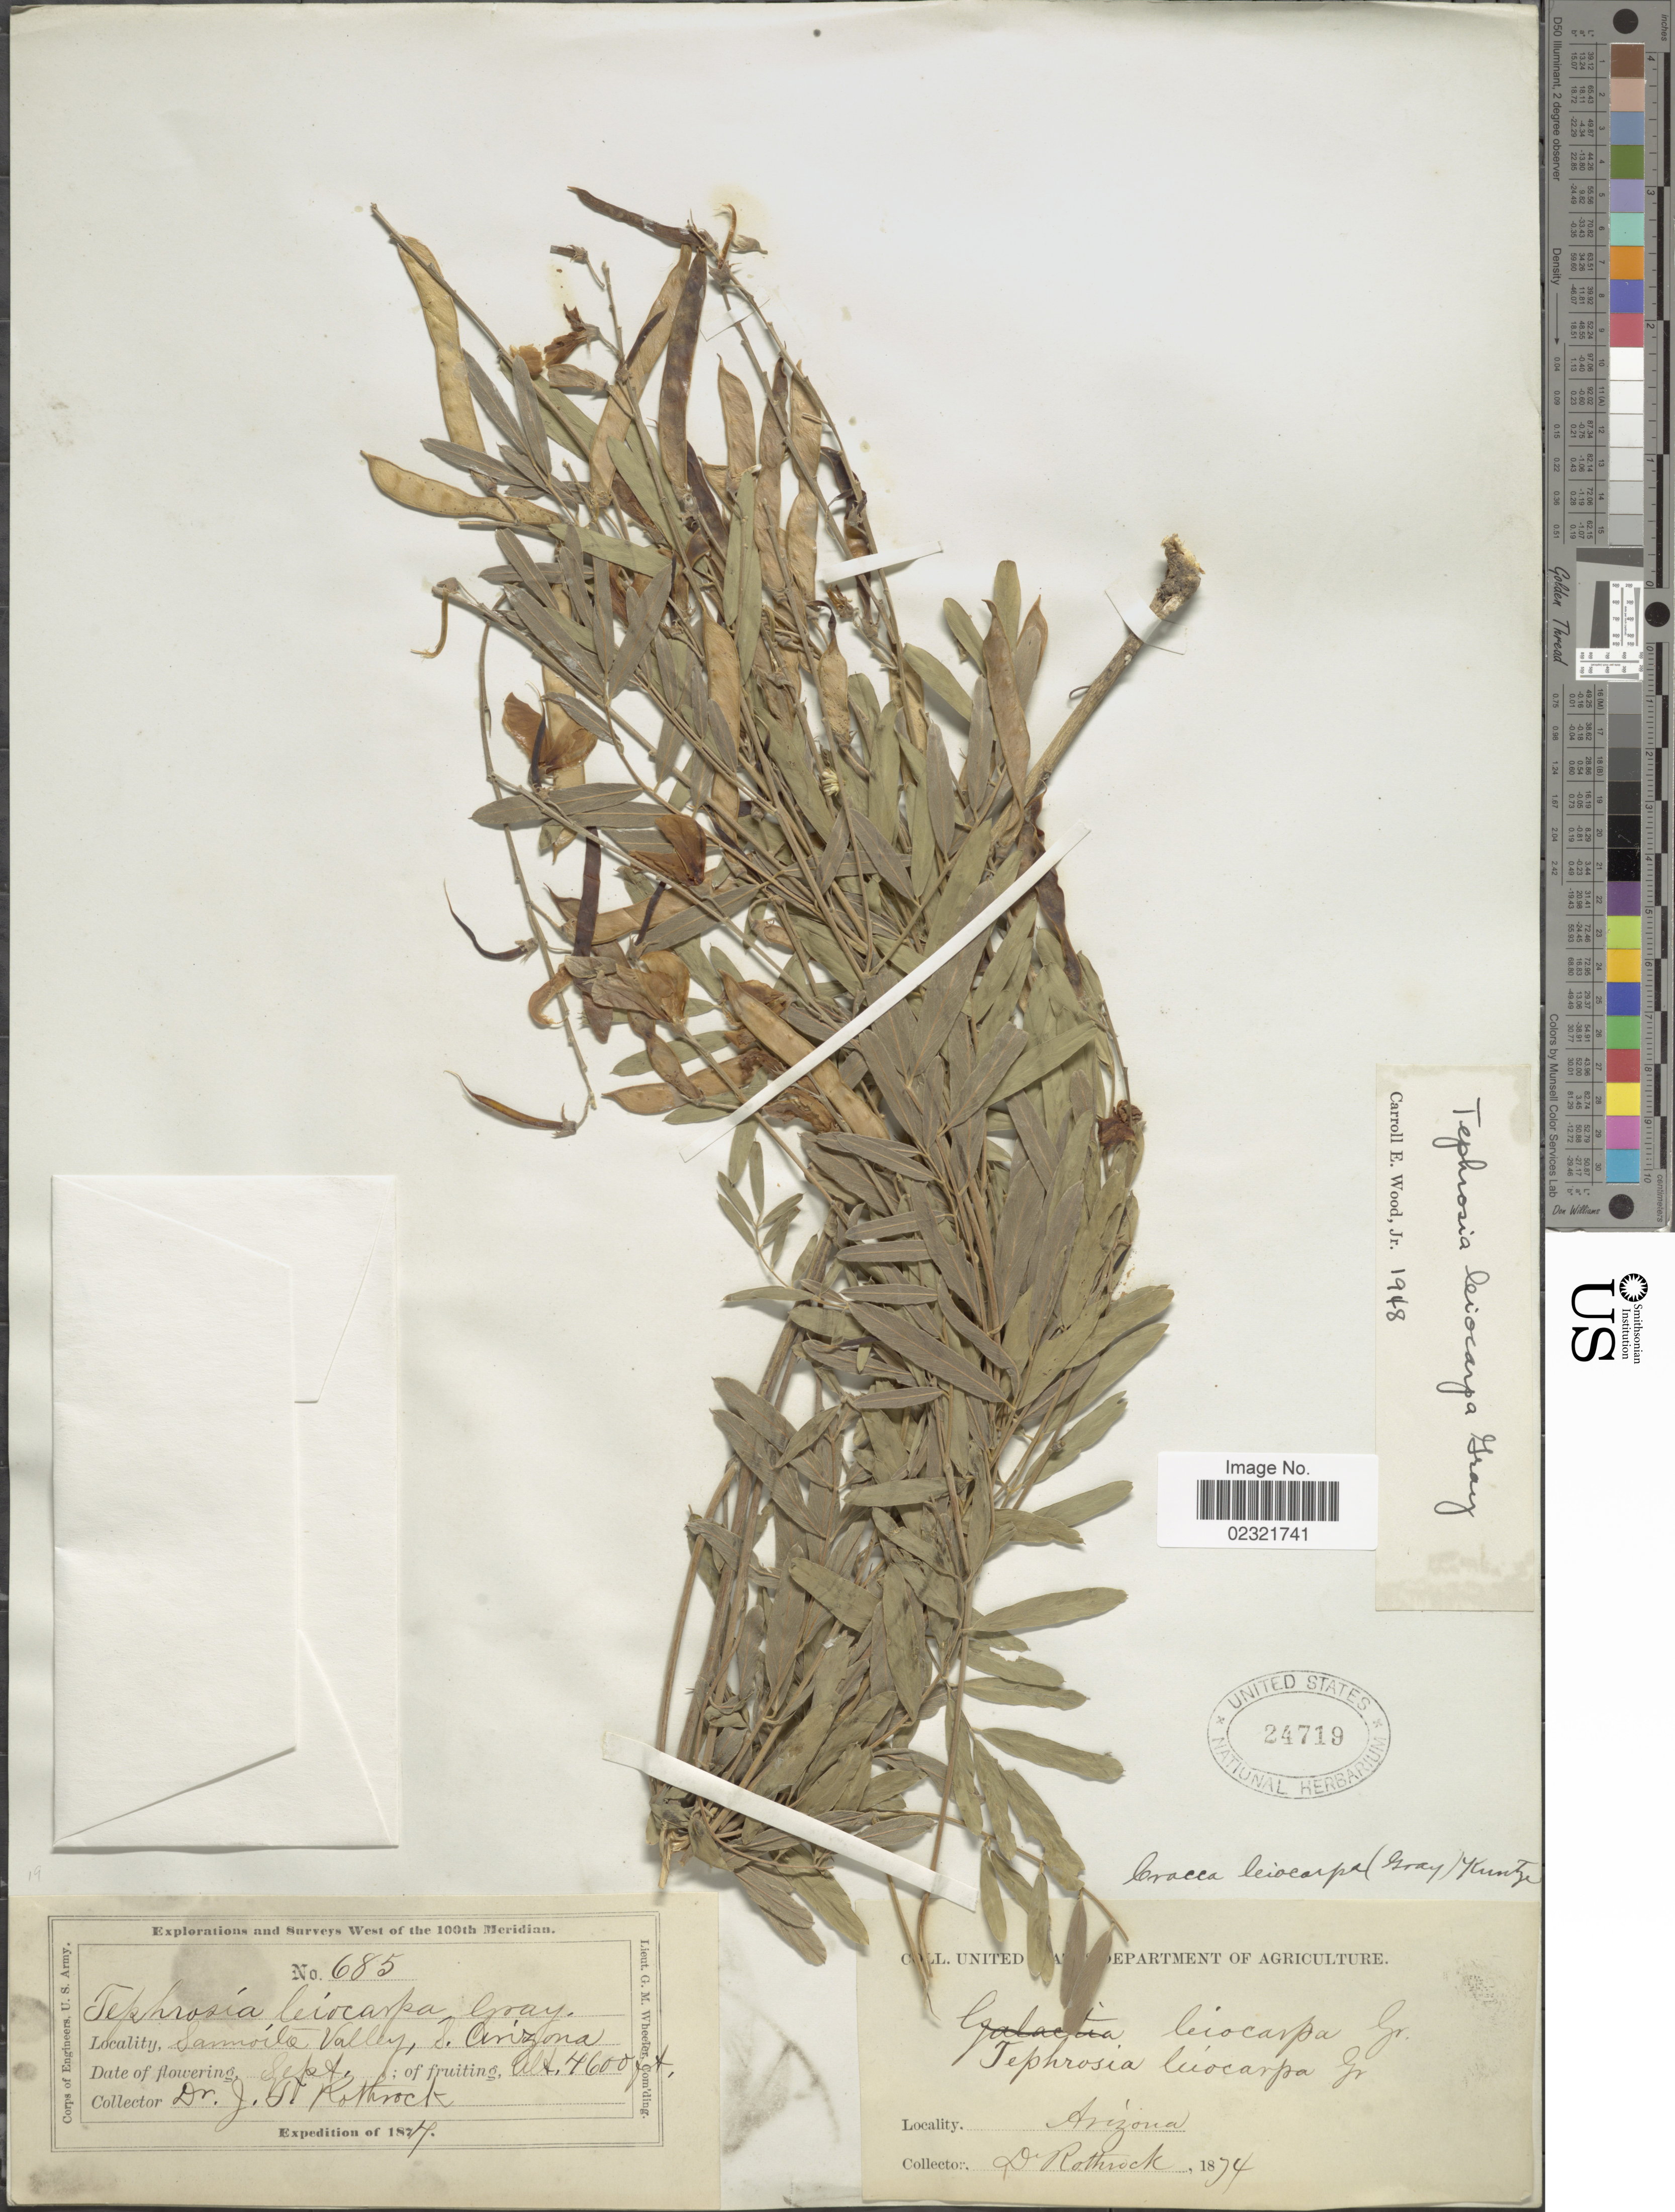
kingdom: Plantae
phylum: Tracheophyta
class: Magnoliopsida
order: Fabales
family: Fabaceae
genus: Tephrosia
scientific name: Tephrosia leiocarpa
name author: A. Gray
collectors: D. Rothrock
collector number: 685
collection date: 1874-09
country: United States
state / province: Arizona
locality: Sannoile Valley, S. Arizona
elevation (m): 1402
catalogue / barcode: US 24719